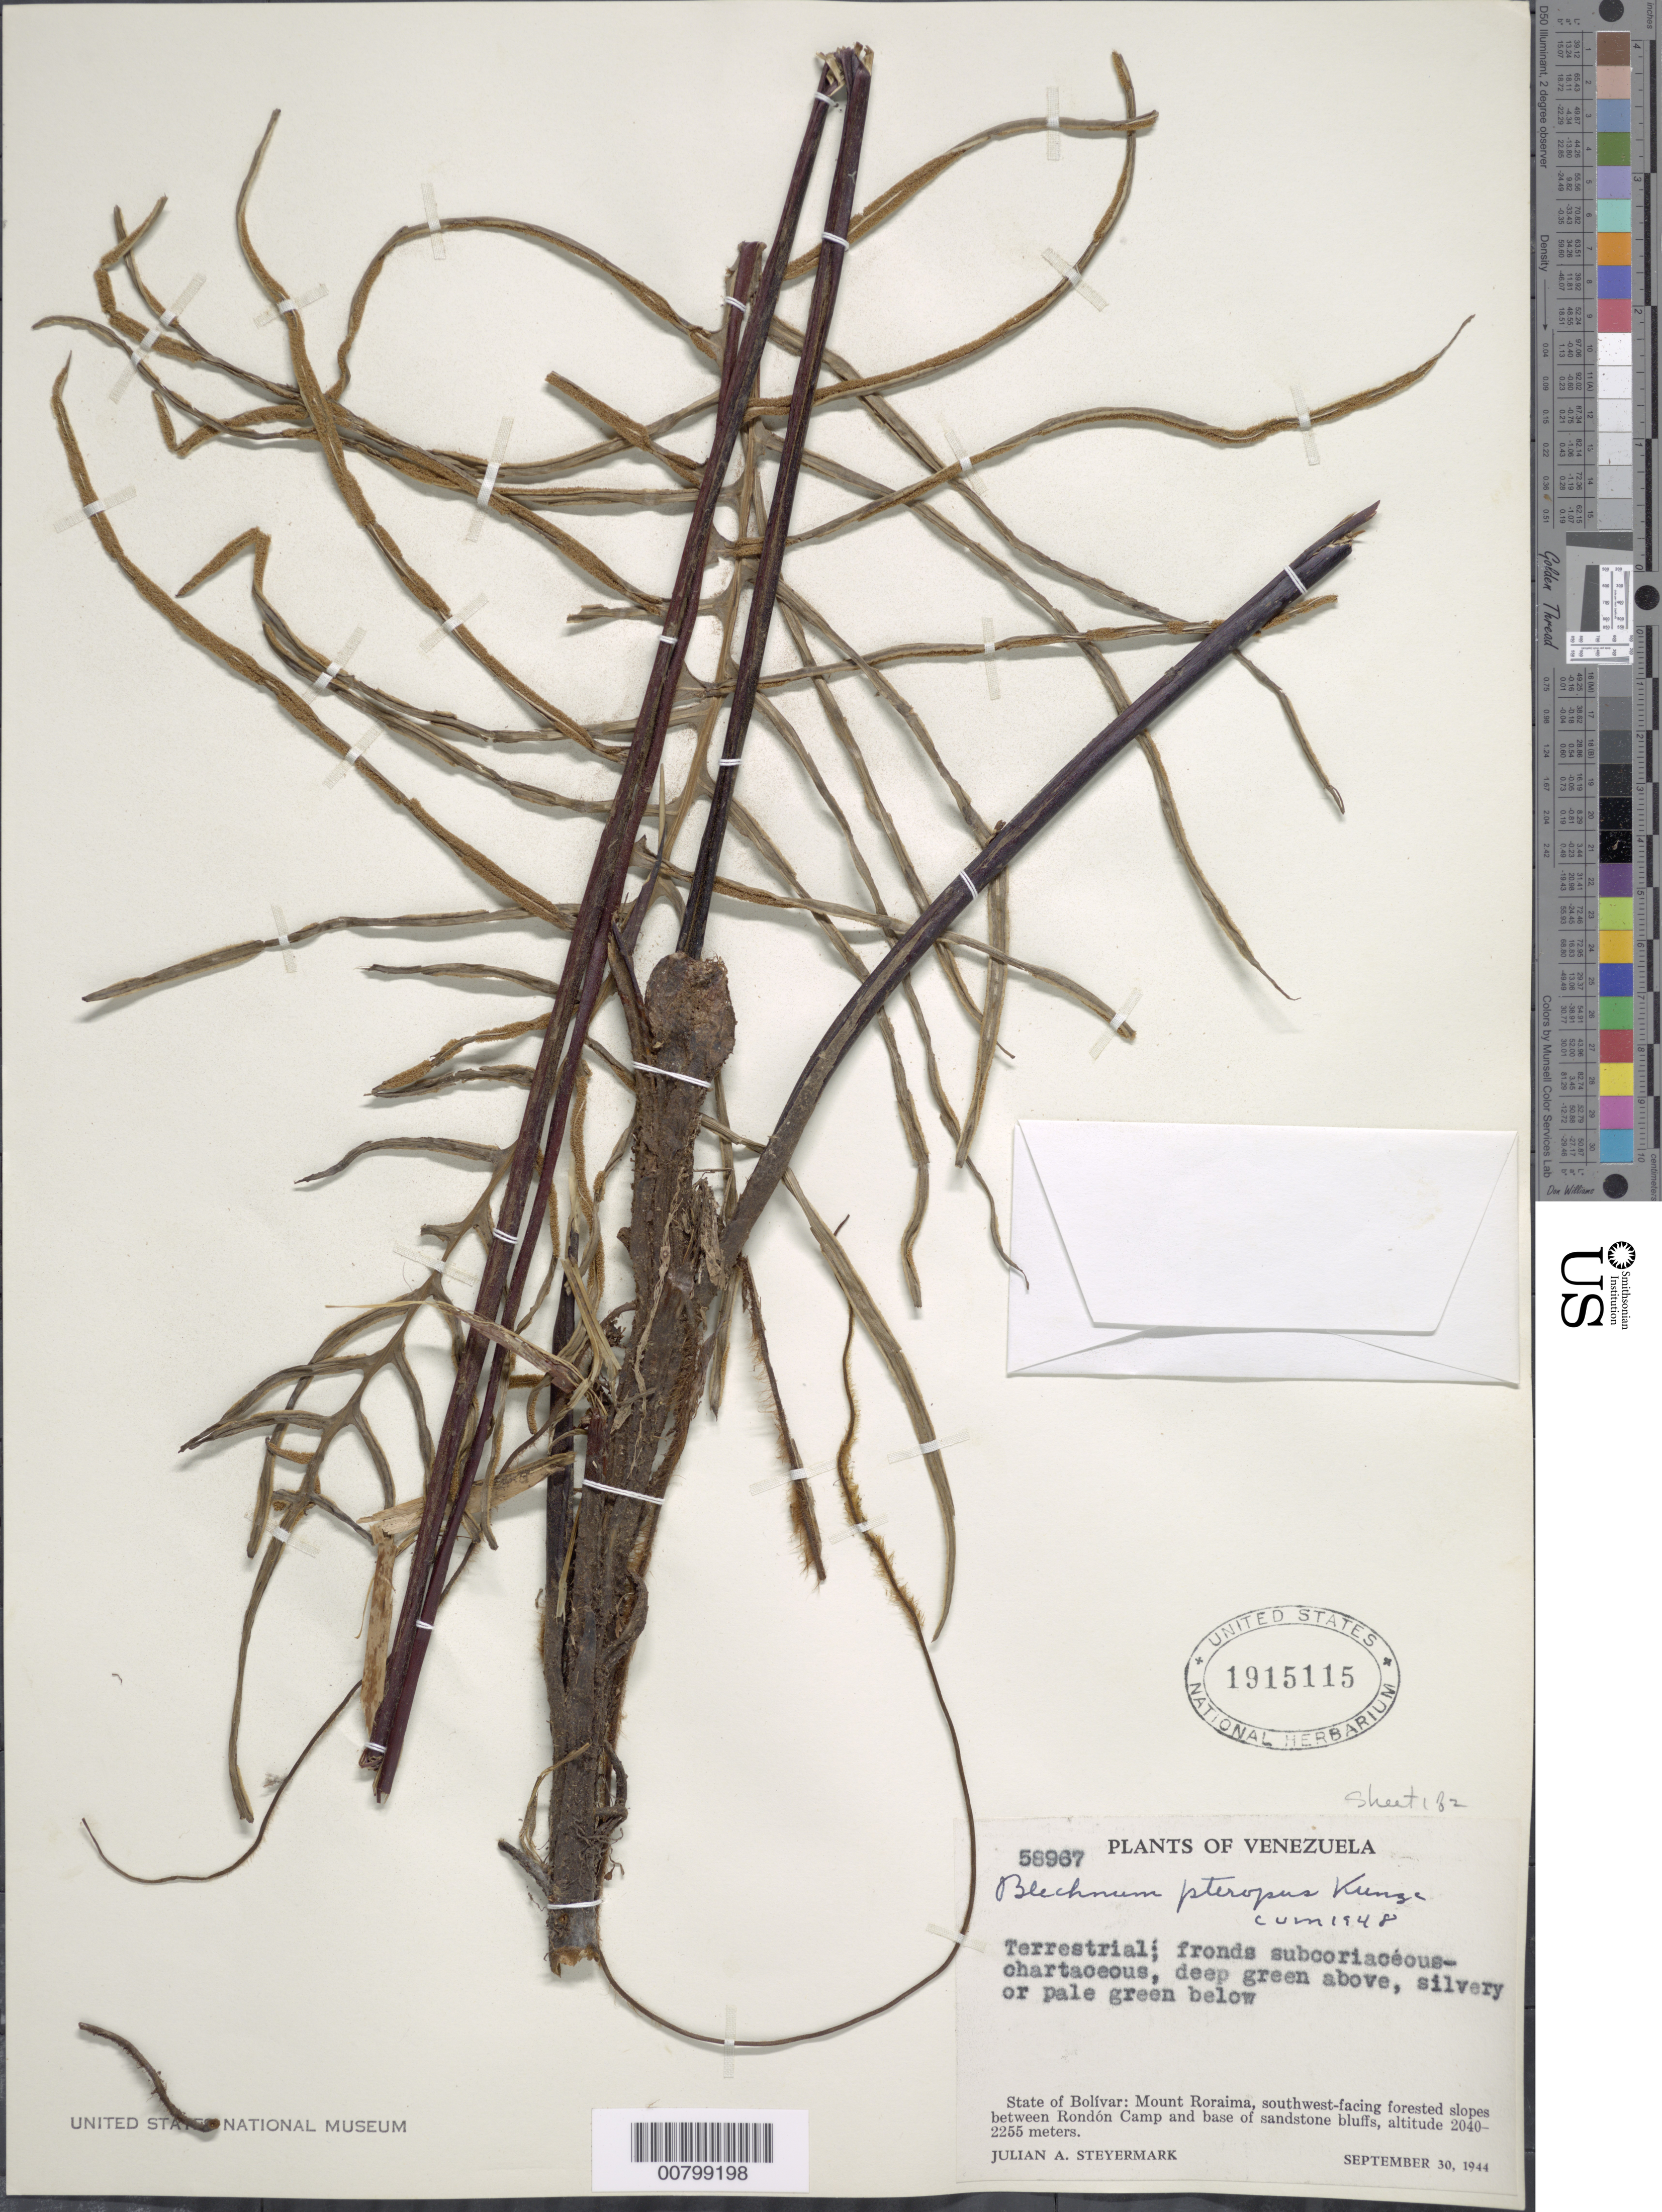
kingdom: Plantae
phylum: Tracheophyta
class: Polypodiopsida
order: Polypodiales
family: Blechnaceae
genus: Blechnum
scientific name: Blechnum divergens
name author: (Kunze) Mett.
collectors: J. Steyermark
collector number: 58967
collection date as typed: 30-Sep-44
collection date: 1944-09-30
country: Venezuela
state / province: Bolívar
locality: Mt. Roraima, Rondón Camp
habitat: SW-facing forested slopes between camp and base of sandstone bluffs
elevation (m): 2040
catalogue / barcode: US 1915115